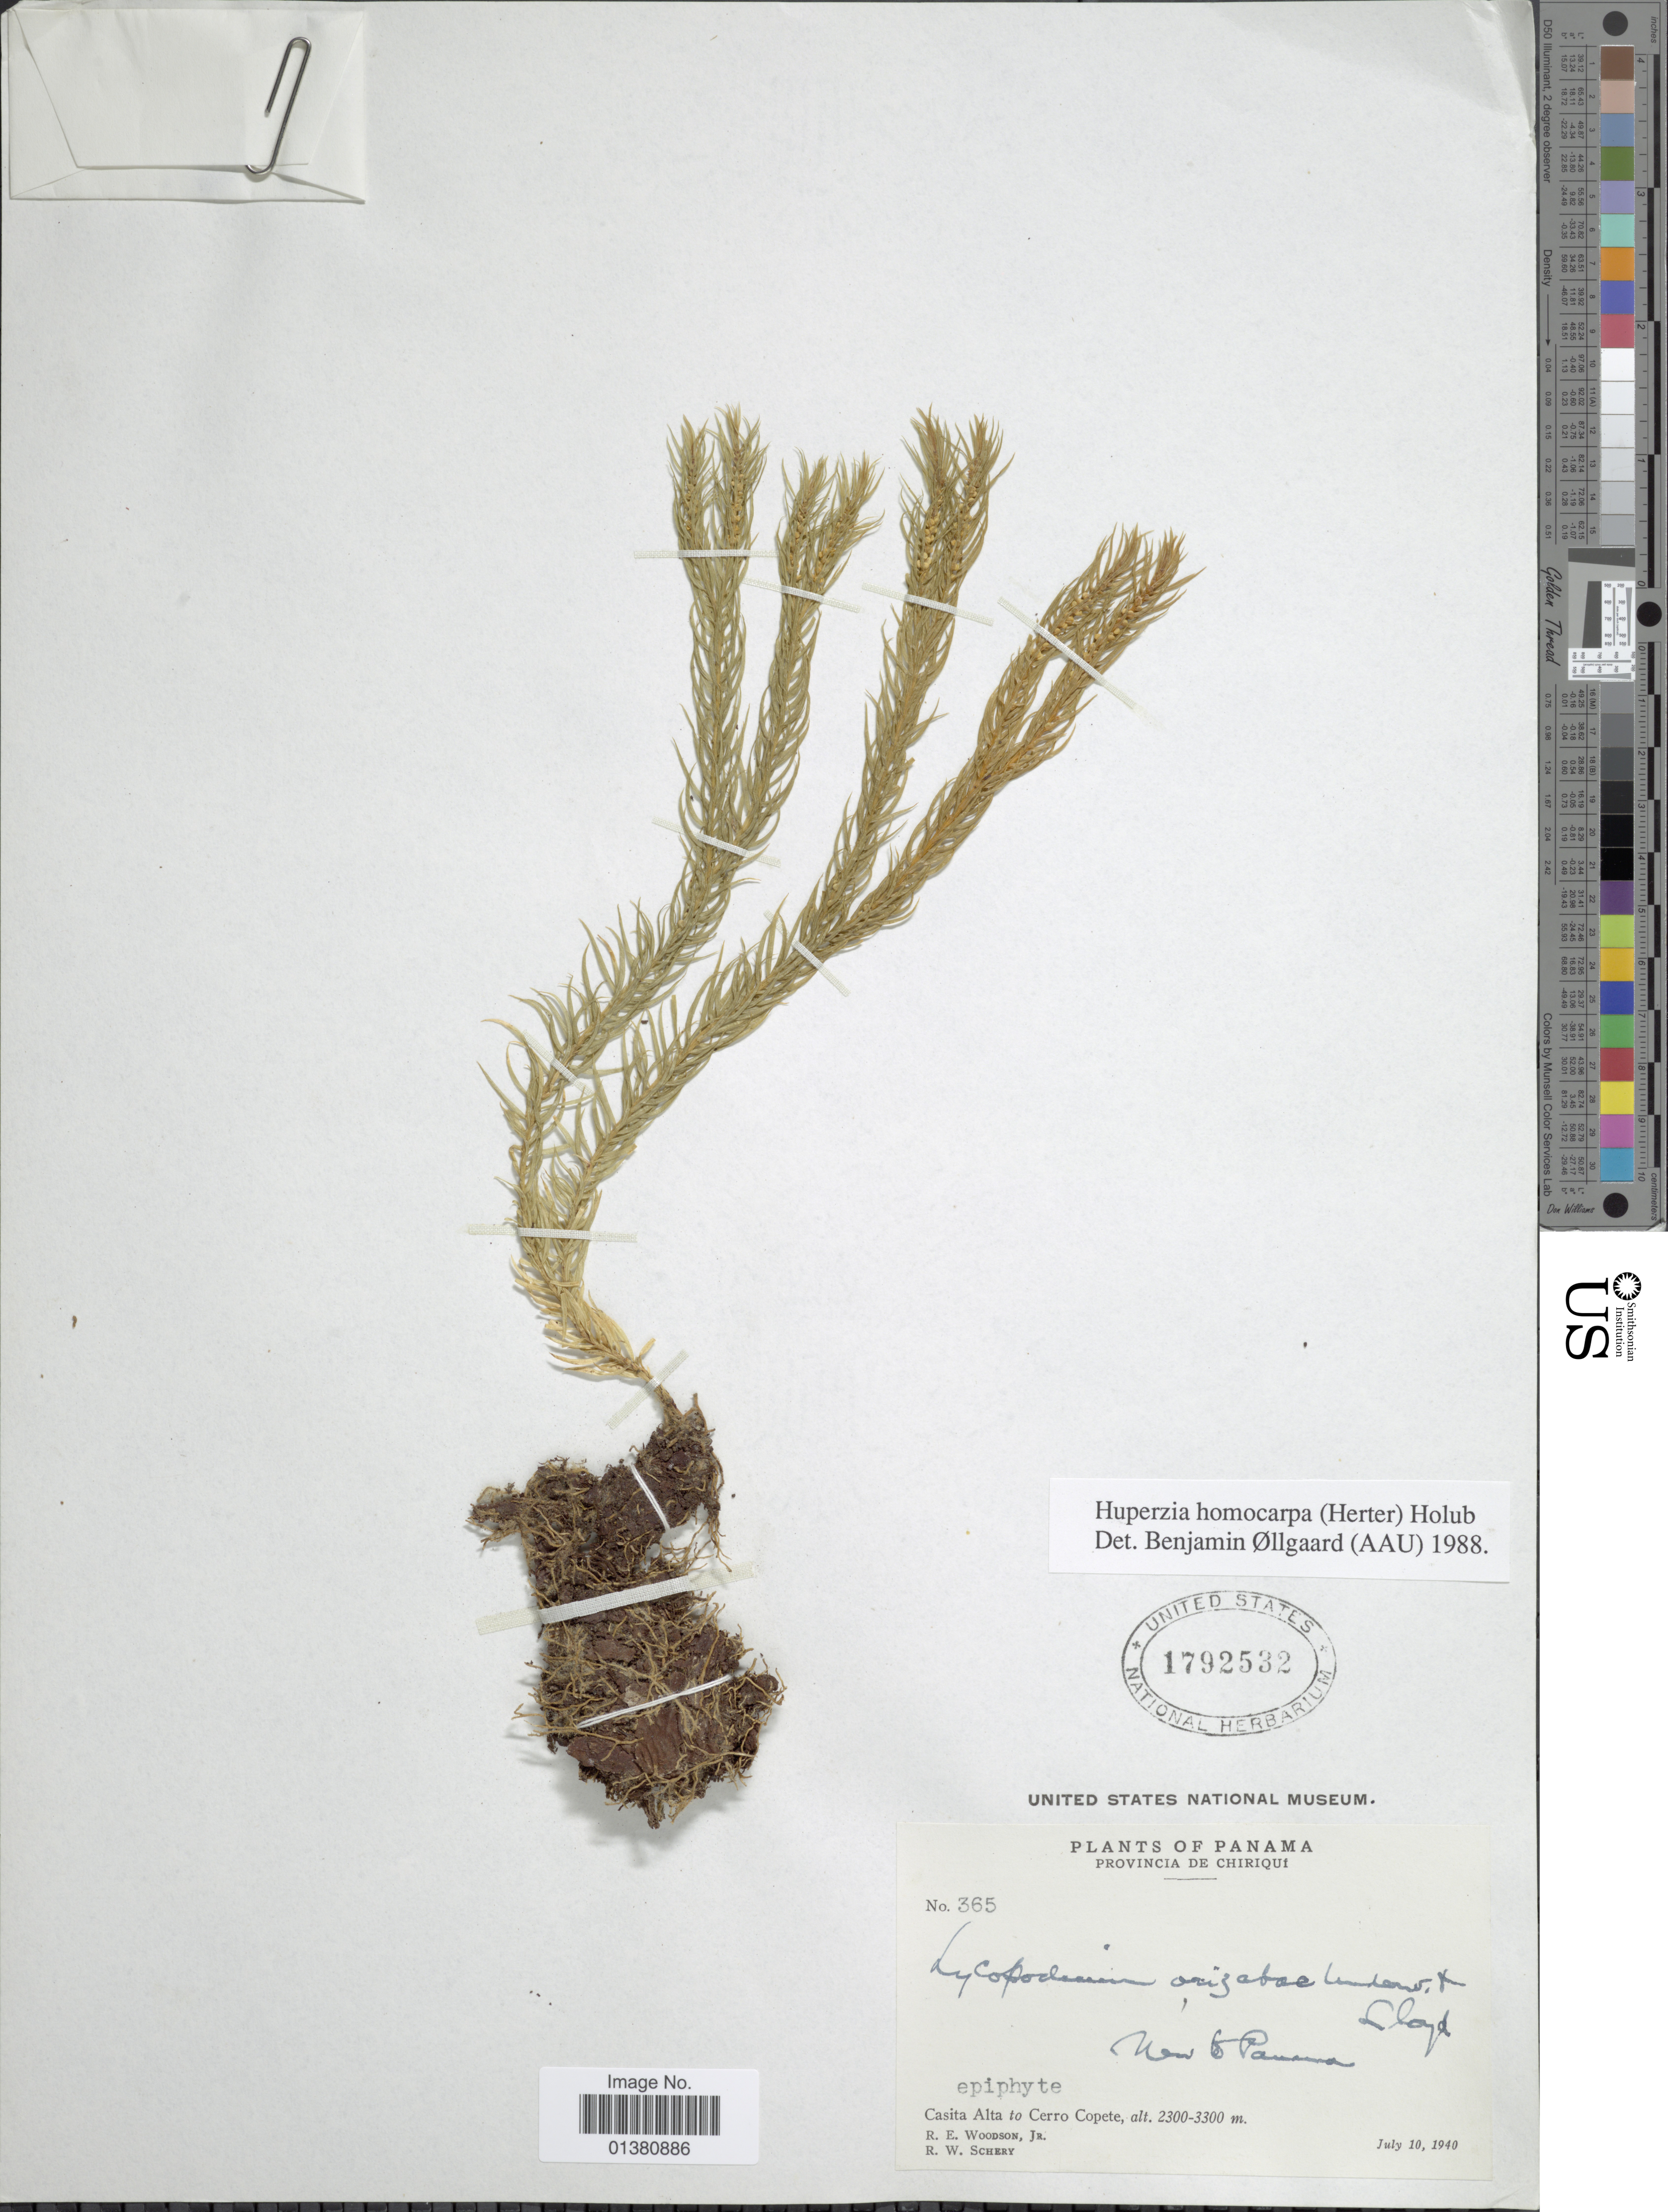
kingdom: Plantae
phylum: Tracheophyta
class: Lycopodiopsida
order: Lycopodiales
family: Lycopodiaceae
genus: Phlegmariurus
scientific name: Phlegmariurus homocarpus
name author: (Herter) B. Øllg.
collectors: R. E. Woodson & R. W. Schery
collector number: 365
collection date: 1940-07-10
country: Panama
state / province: Chiriqui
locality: Provincia de Chiriqui, Casita Alta to Cerro Copete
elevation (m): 2300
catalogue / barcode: US 1792532